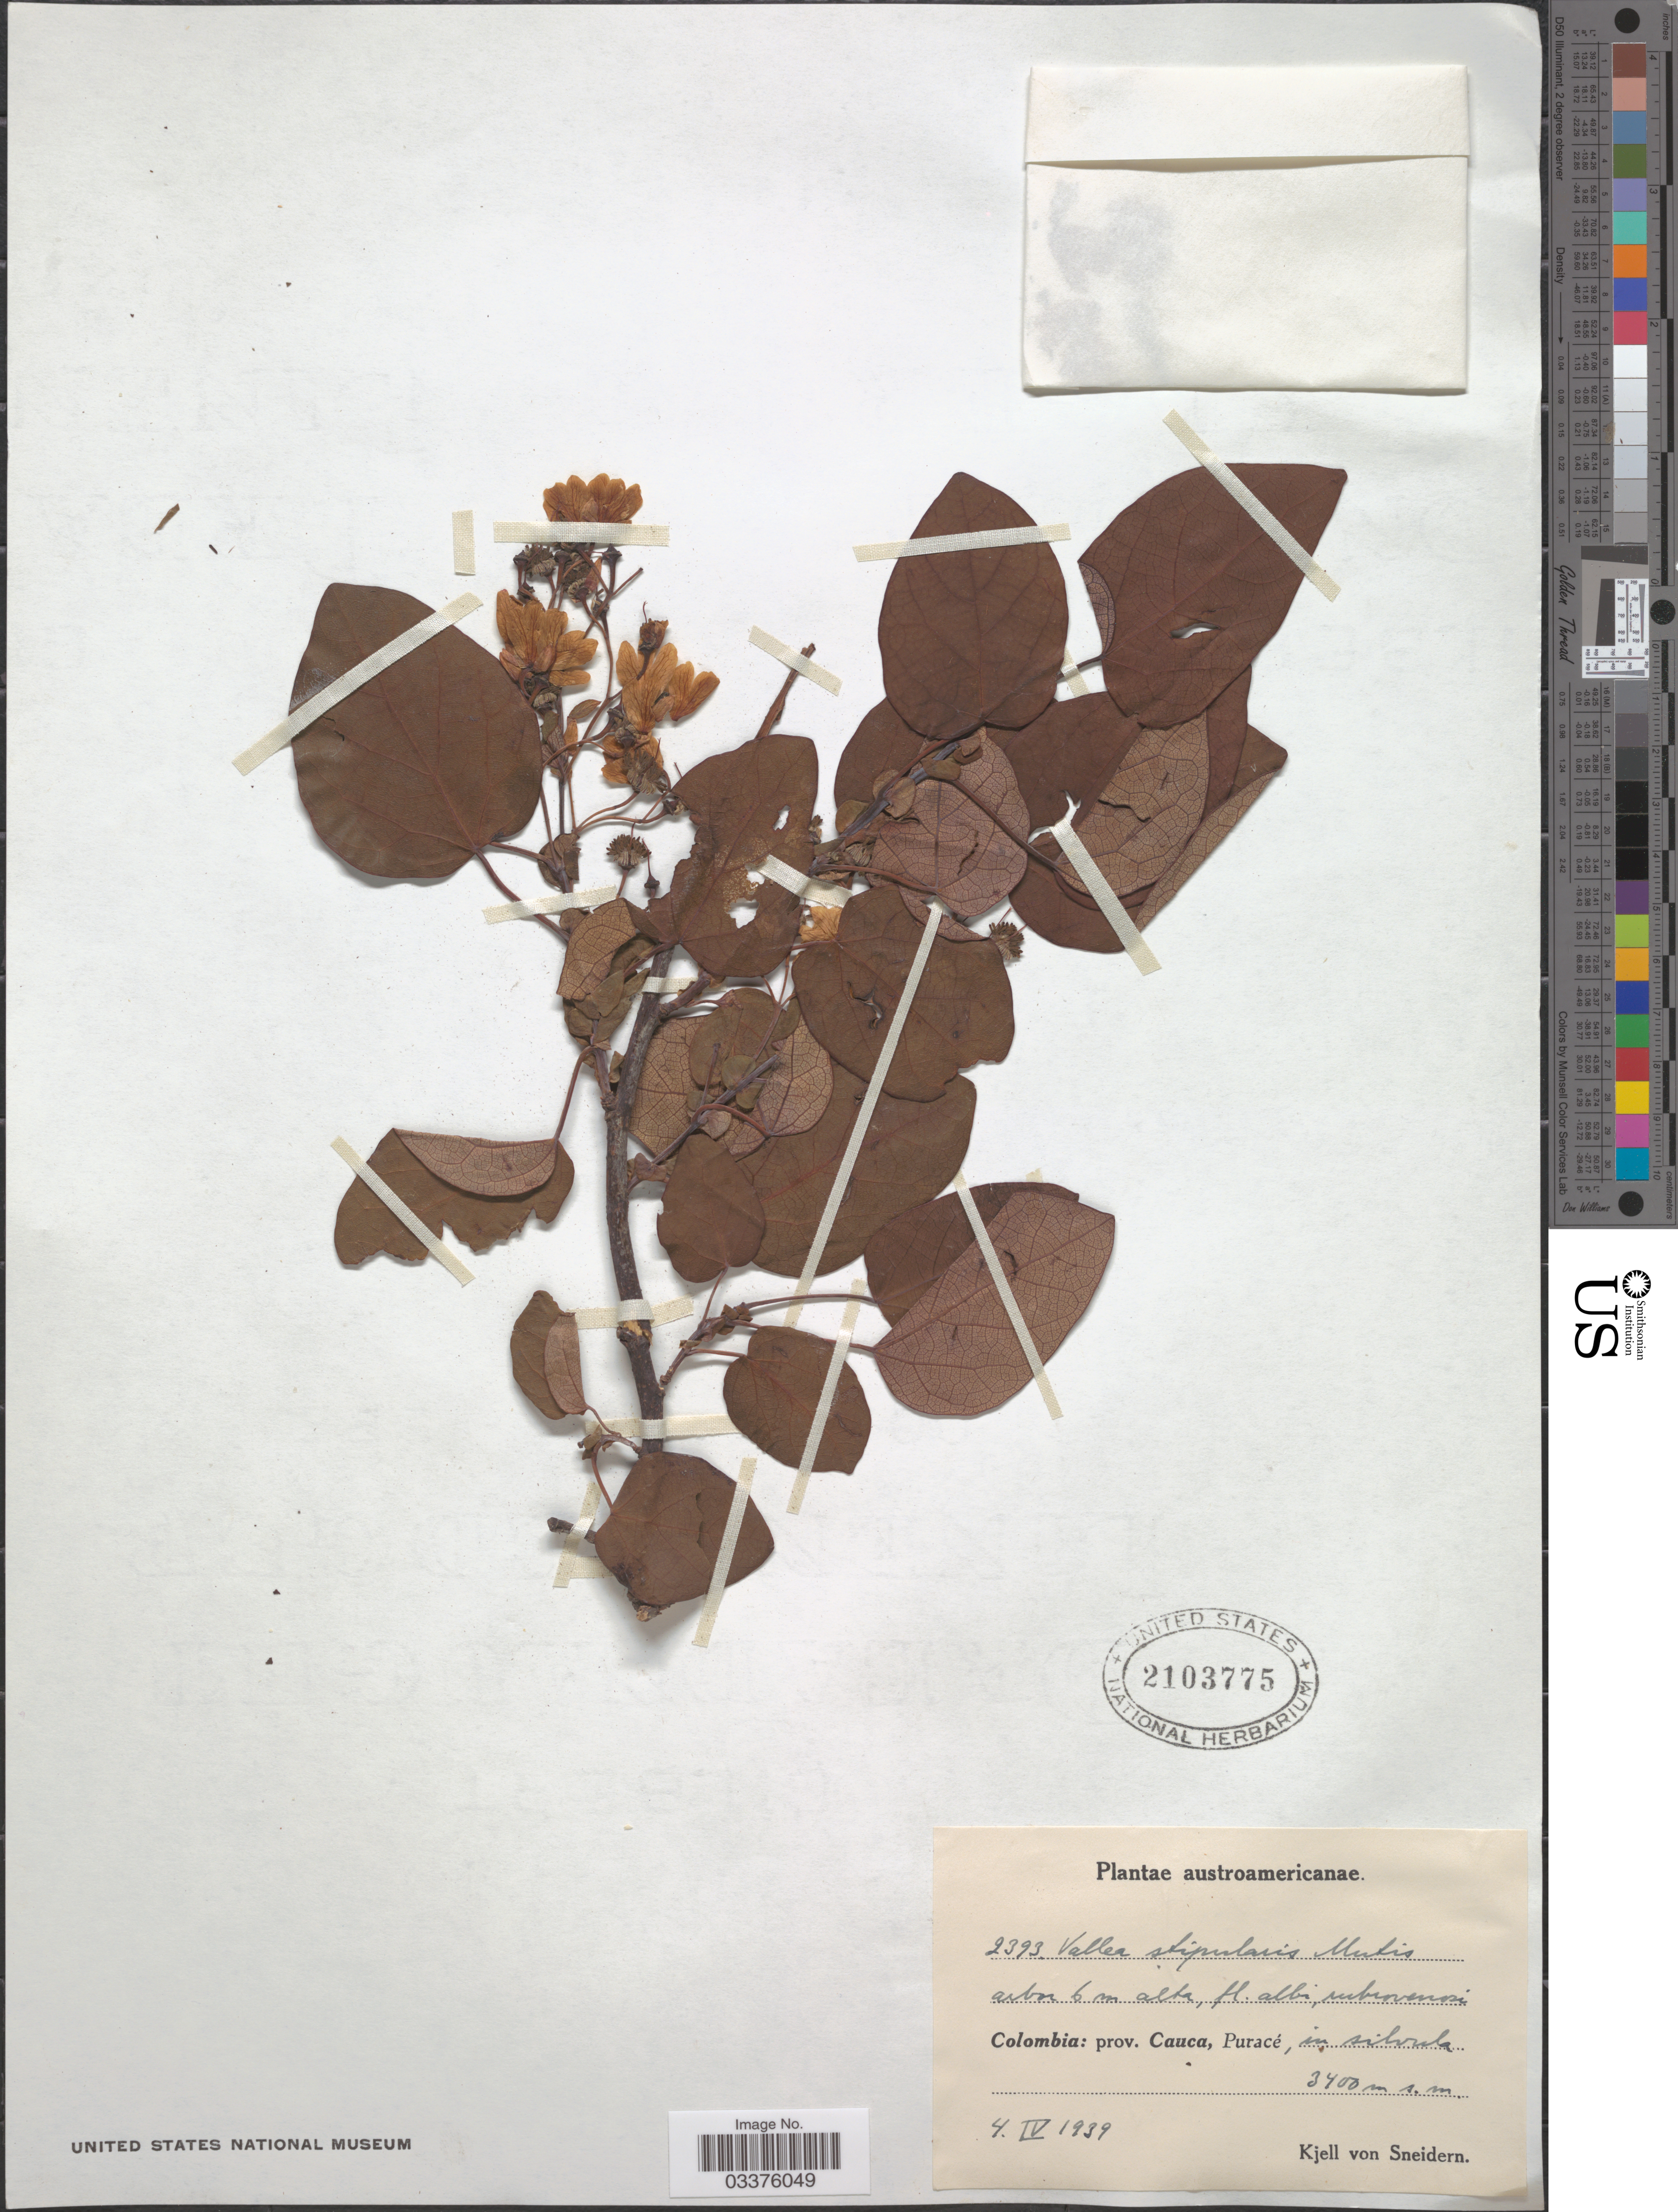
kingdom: Plantae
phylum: Tracheophyta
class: Magnoliopsida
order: Oxalidales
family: Elaeocarpaceae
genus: Vallea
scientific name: Vallea stipularis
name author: L. f.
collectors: K. von Sneidern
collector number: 2393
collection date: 1939-04-04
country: Colombia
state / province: Cauca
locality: Austroamericanae. Puracé.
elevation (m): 3400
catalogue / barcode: US 2103775